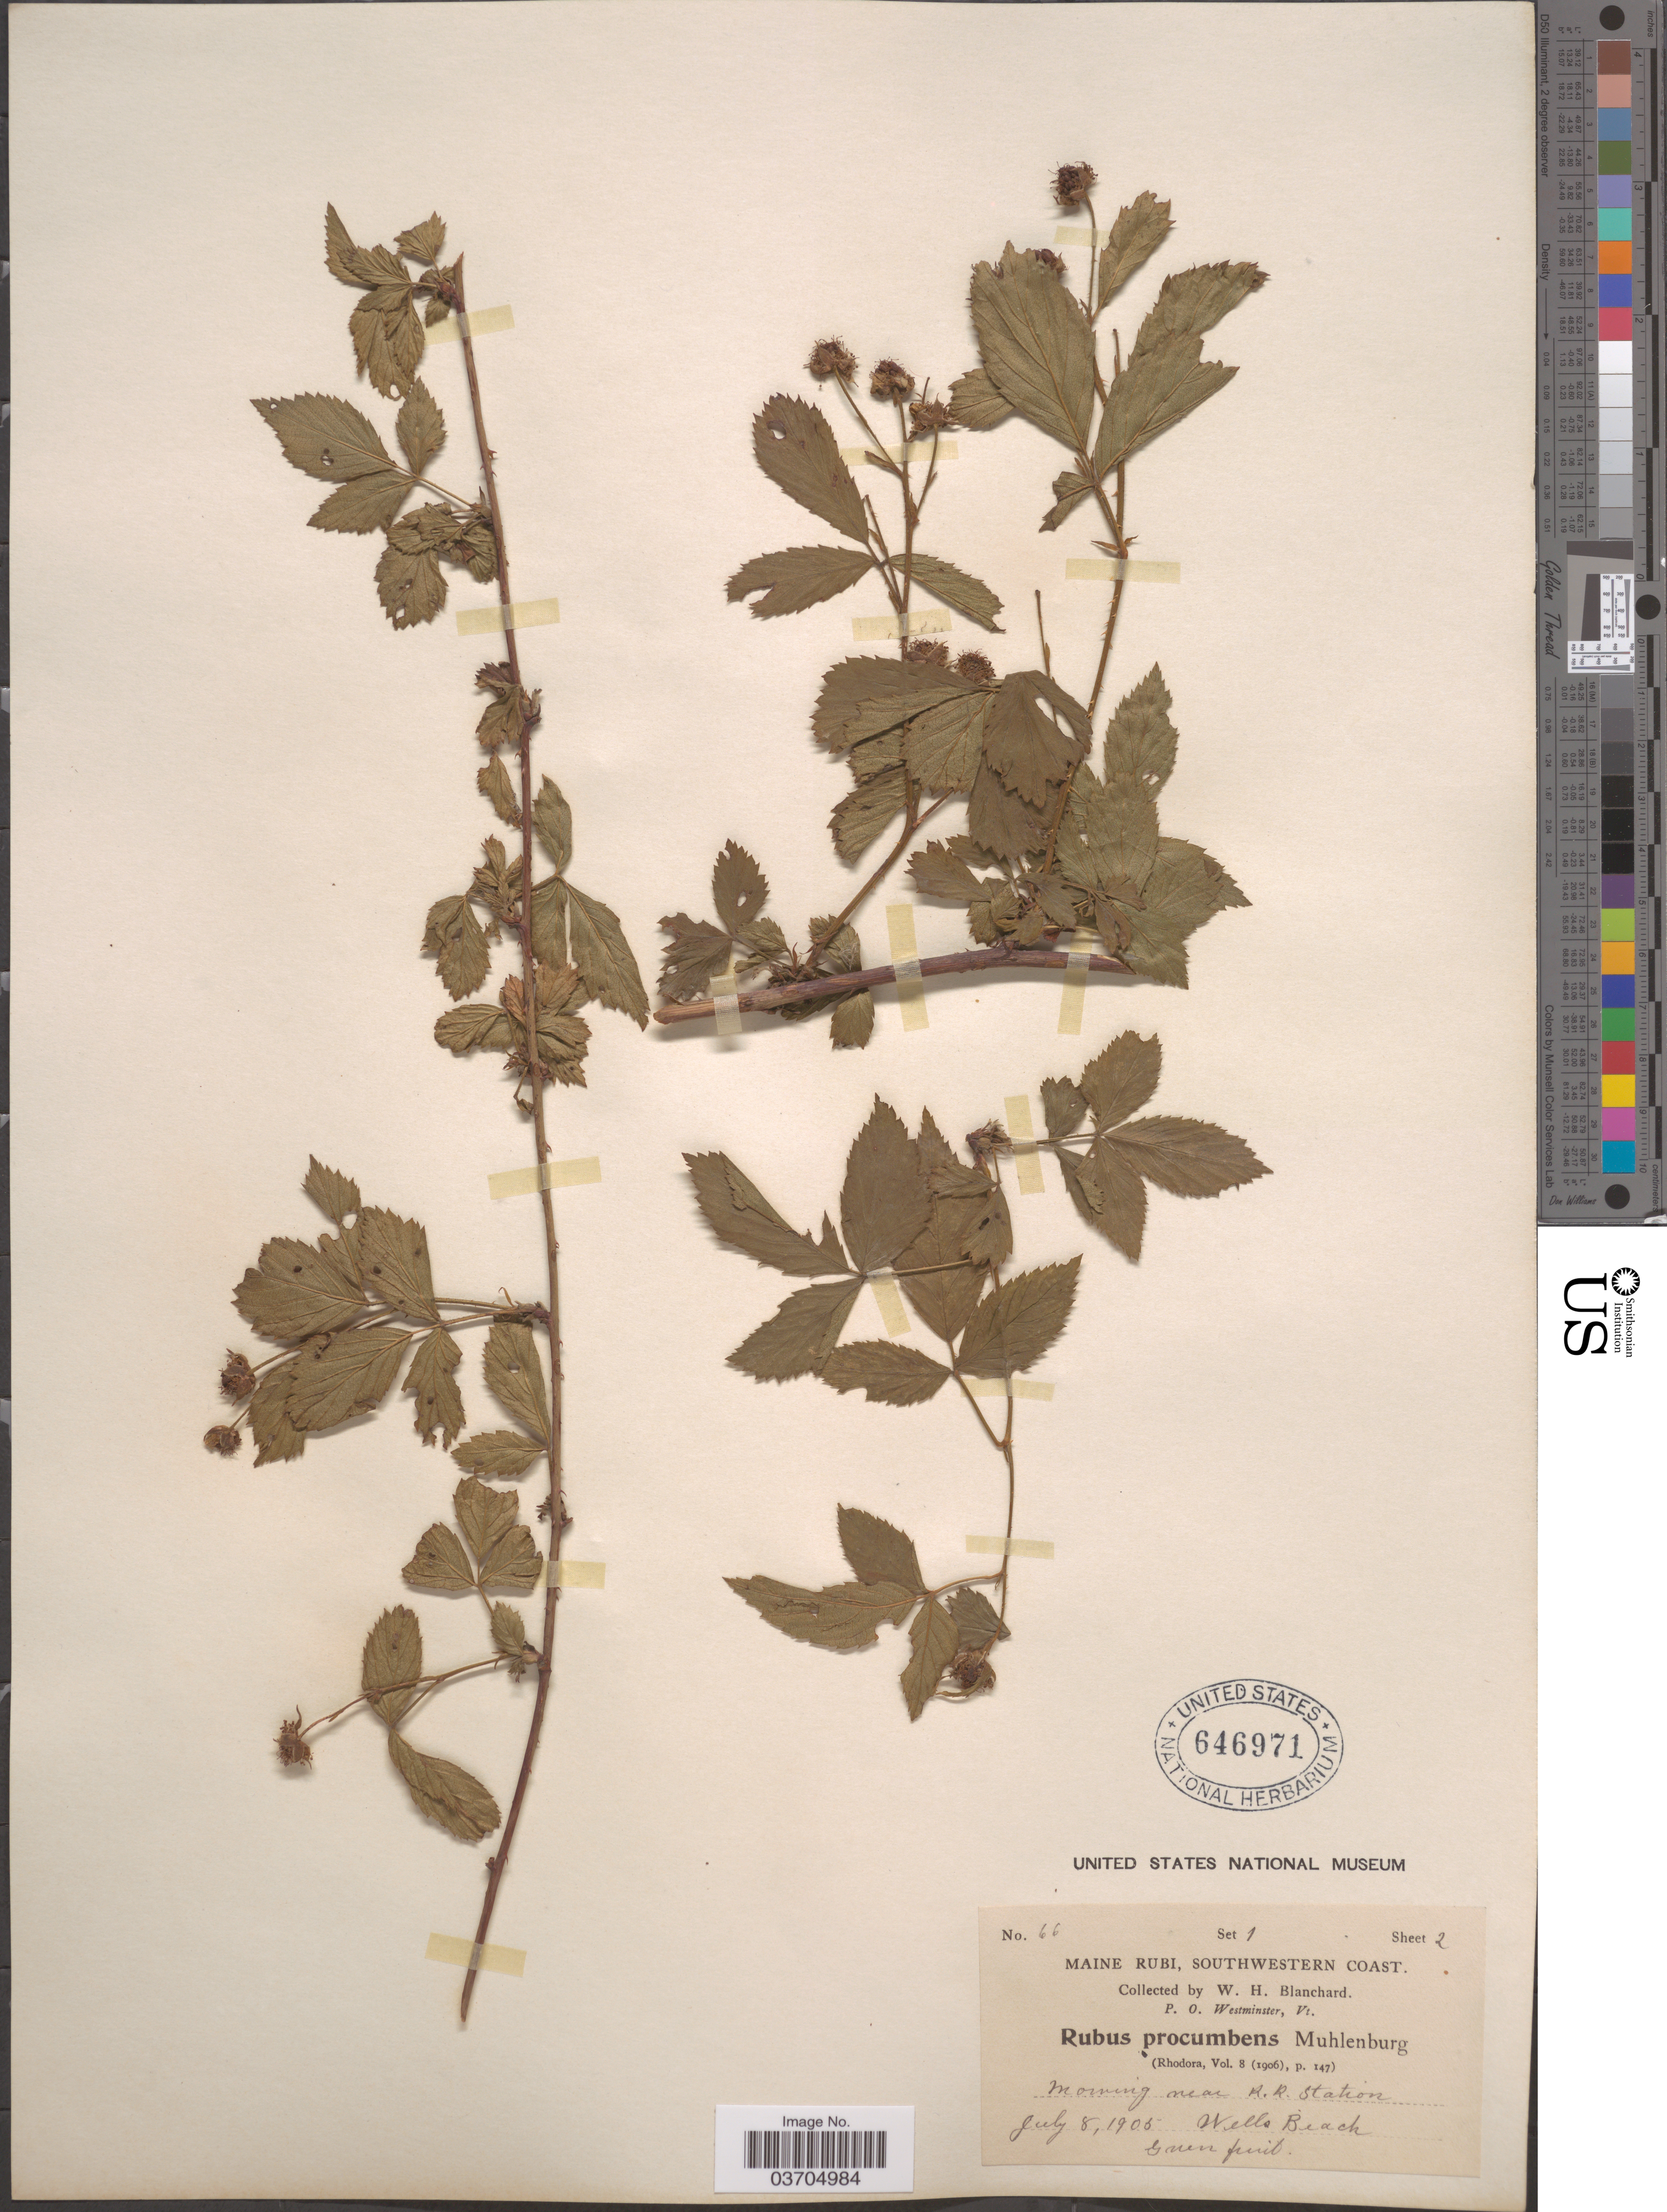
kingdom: Plantae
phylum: Tracheophyta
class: Magnoliopsida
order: Rosales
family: Rosaceae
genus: Rubus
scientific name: Rubus procumbens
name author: Muhl.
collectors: W. H. Blanchard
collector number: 66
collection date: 1905-07-08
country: United States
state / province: Maine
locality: Southwestern Coast. Mowing near R.R. station. Wells Beach.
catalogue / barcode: US 646971